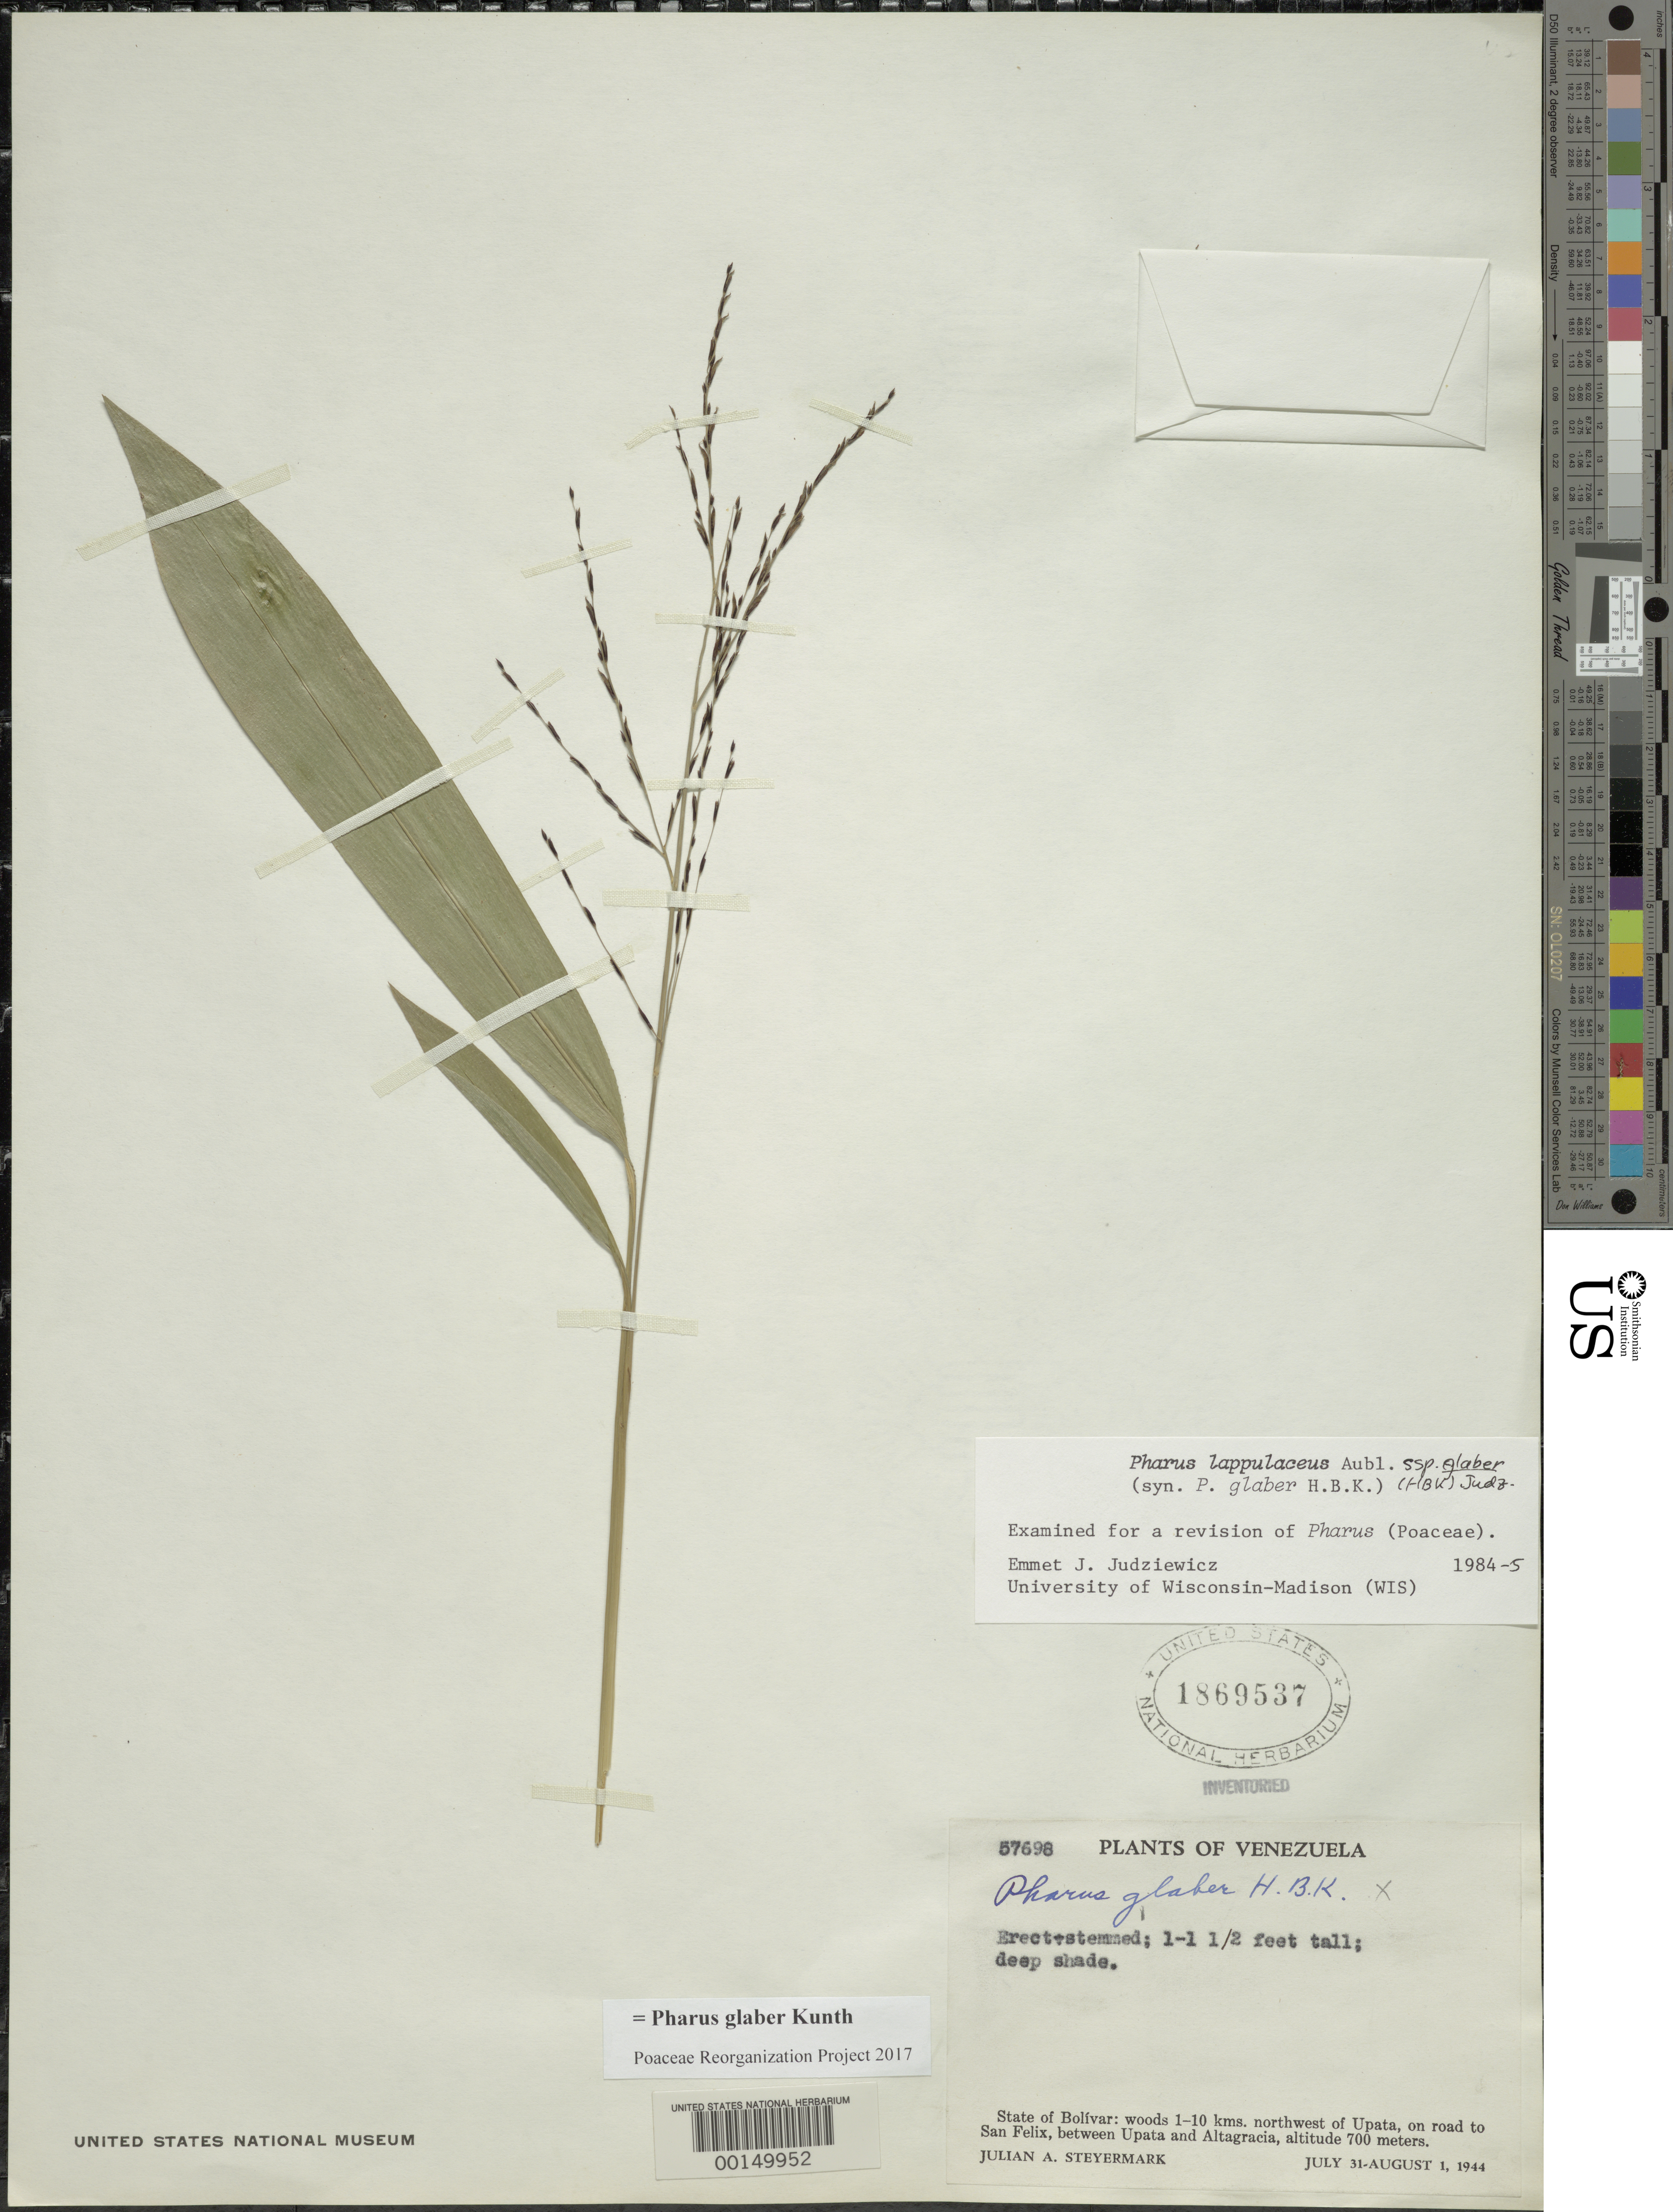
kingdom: Plantae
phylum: Tracheophyta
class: Liliopsida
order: Poales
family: Poaceae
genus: Pharus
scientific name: Pharus glaber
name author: Kunth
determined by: Poaceae Reorganization Project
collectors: J. Steyermark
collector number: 57698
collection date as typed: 31 Jul 1944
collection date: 1944-07-31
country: Venezuela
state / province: Bolivar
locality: Upata/altagracia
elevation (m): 700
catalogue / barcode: US 1869537